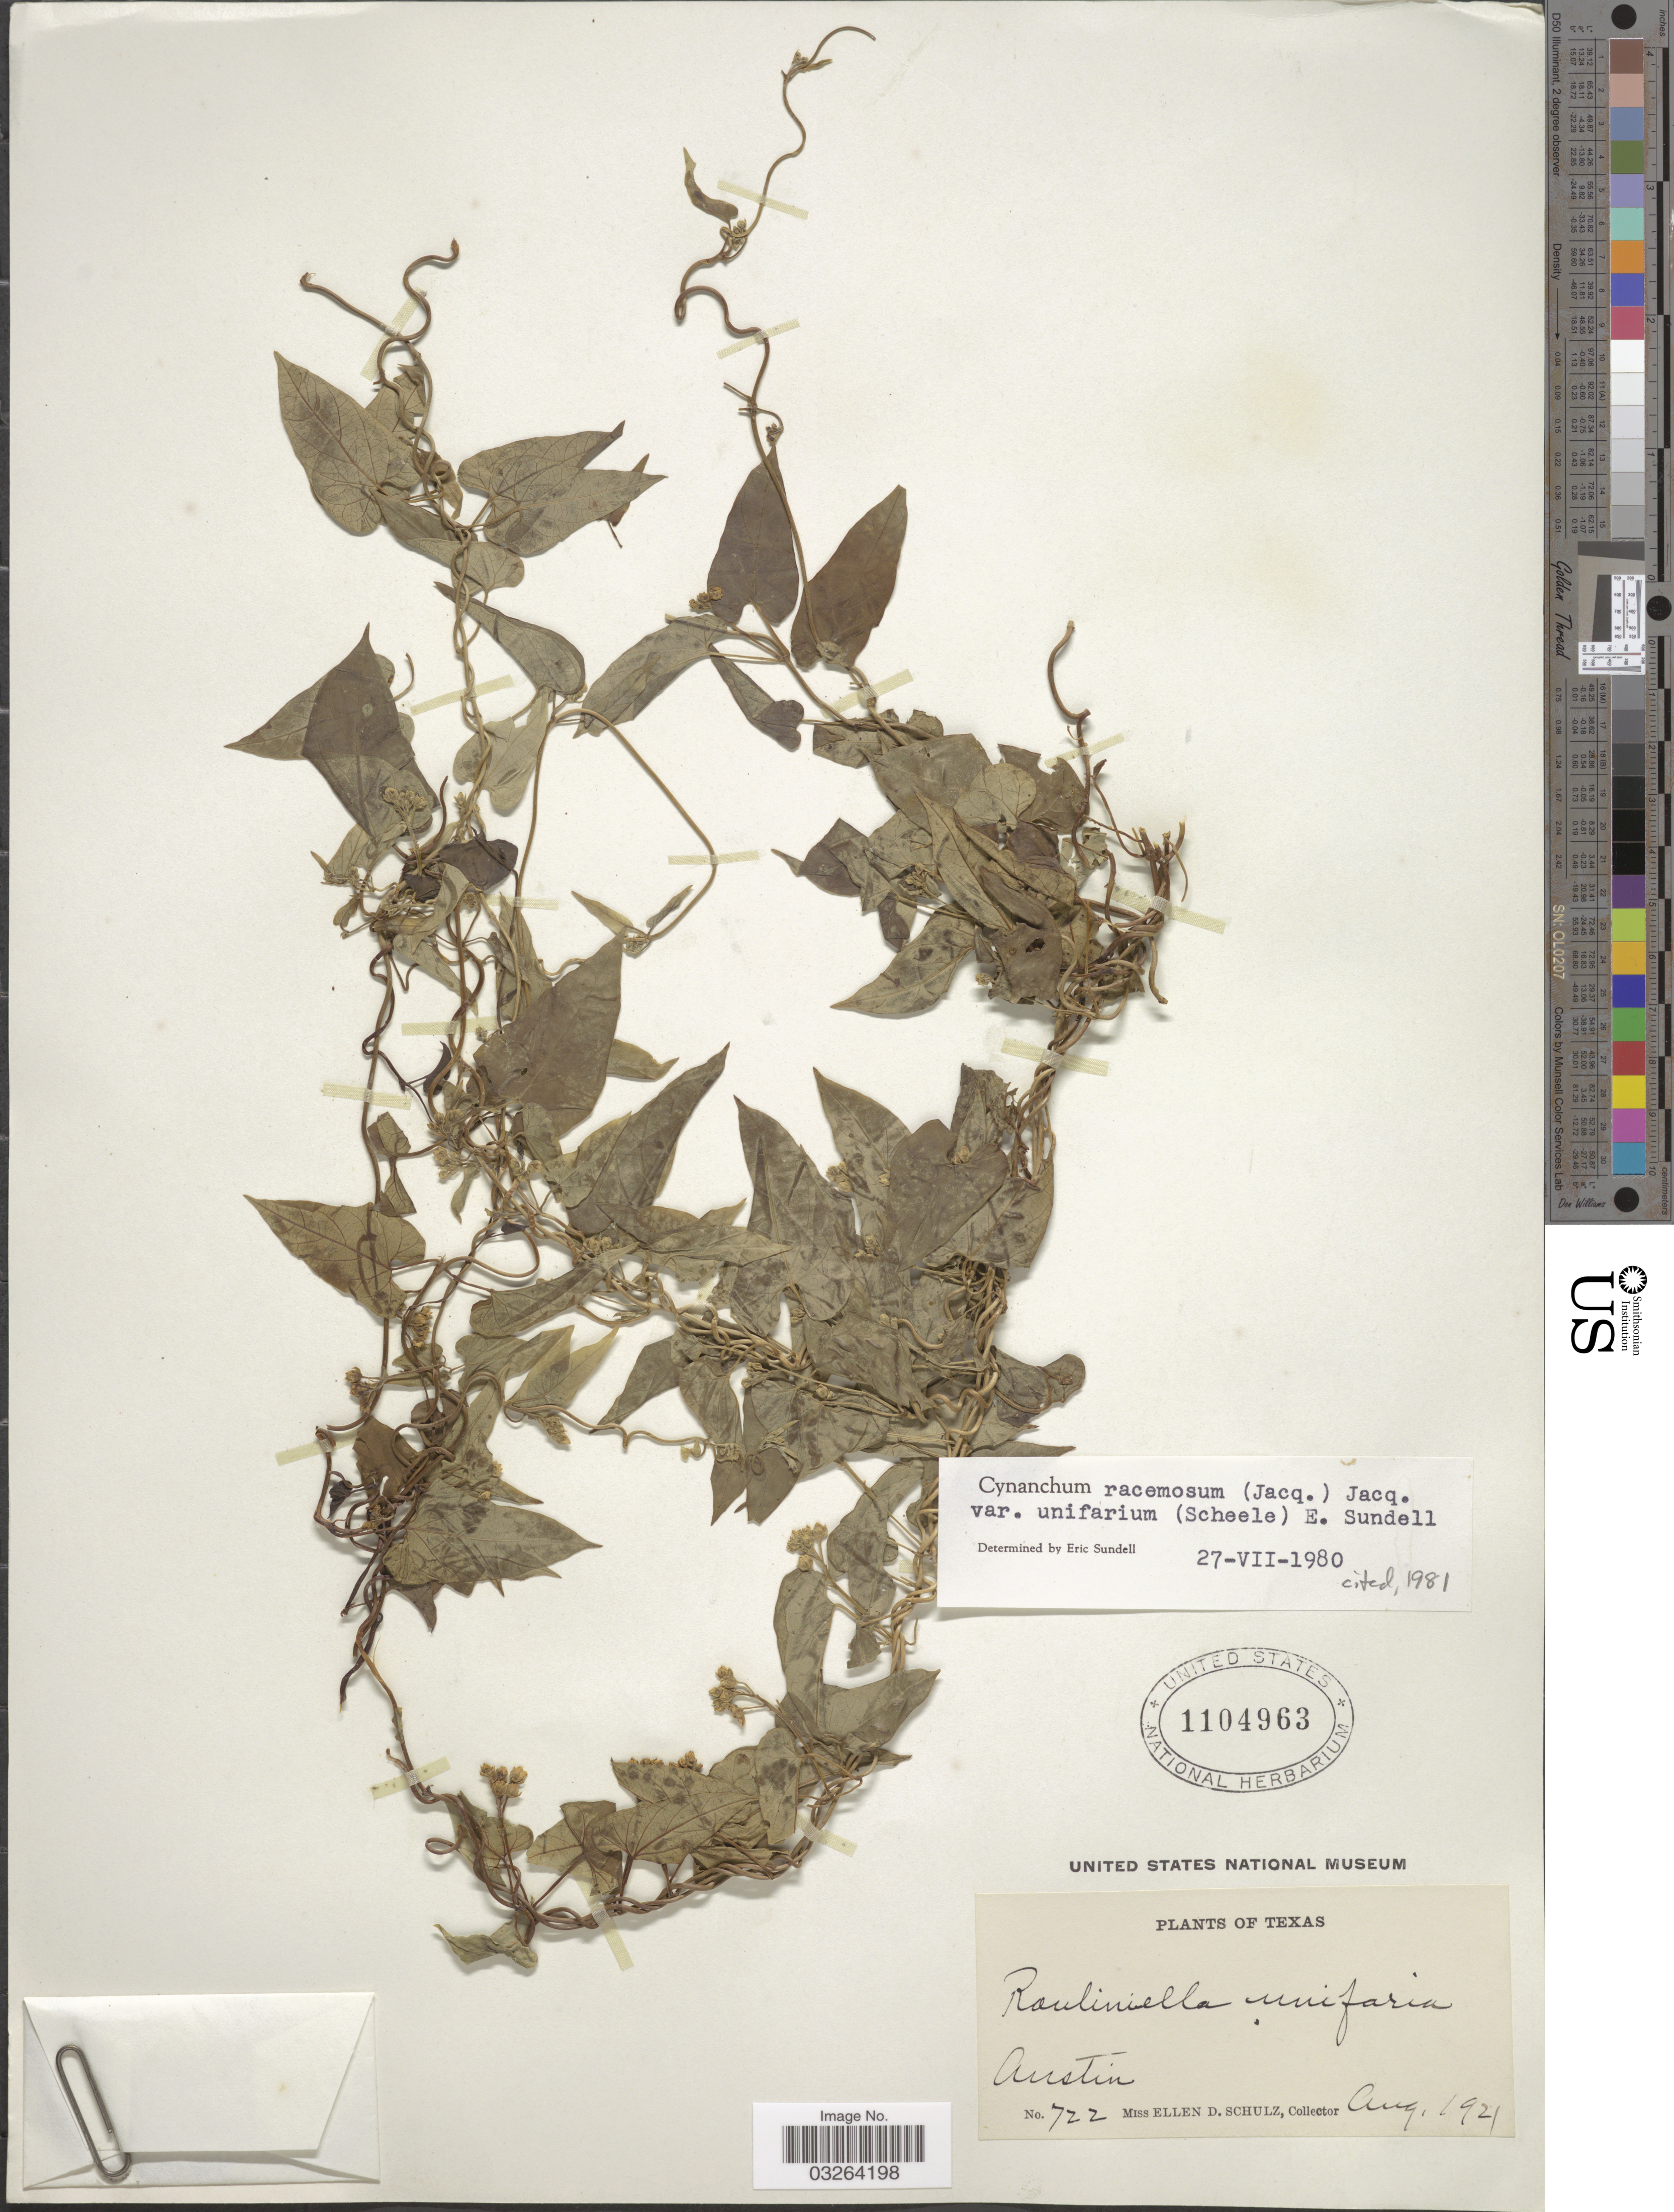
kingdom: Plantae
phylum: Tracheophyta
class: Magnoliopsida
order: Gentianales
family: Apocynaceae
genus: Cynanchum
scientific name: Cynanchum racemosum var. unifarium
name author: (Scheele) Sundell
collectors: E. D. Schulz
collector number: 722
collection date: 1921-08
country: United States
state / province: Texas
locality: Austin.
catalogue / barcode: US 1104963